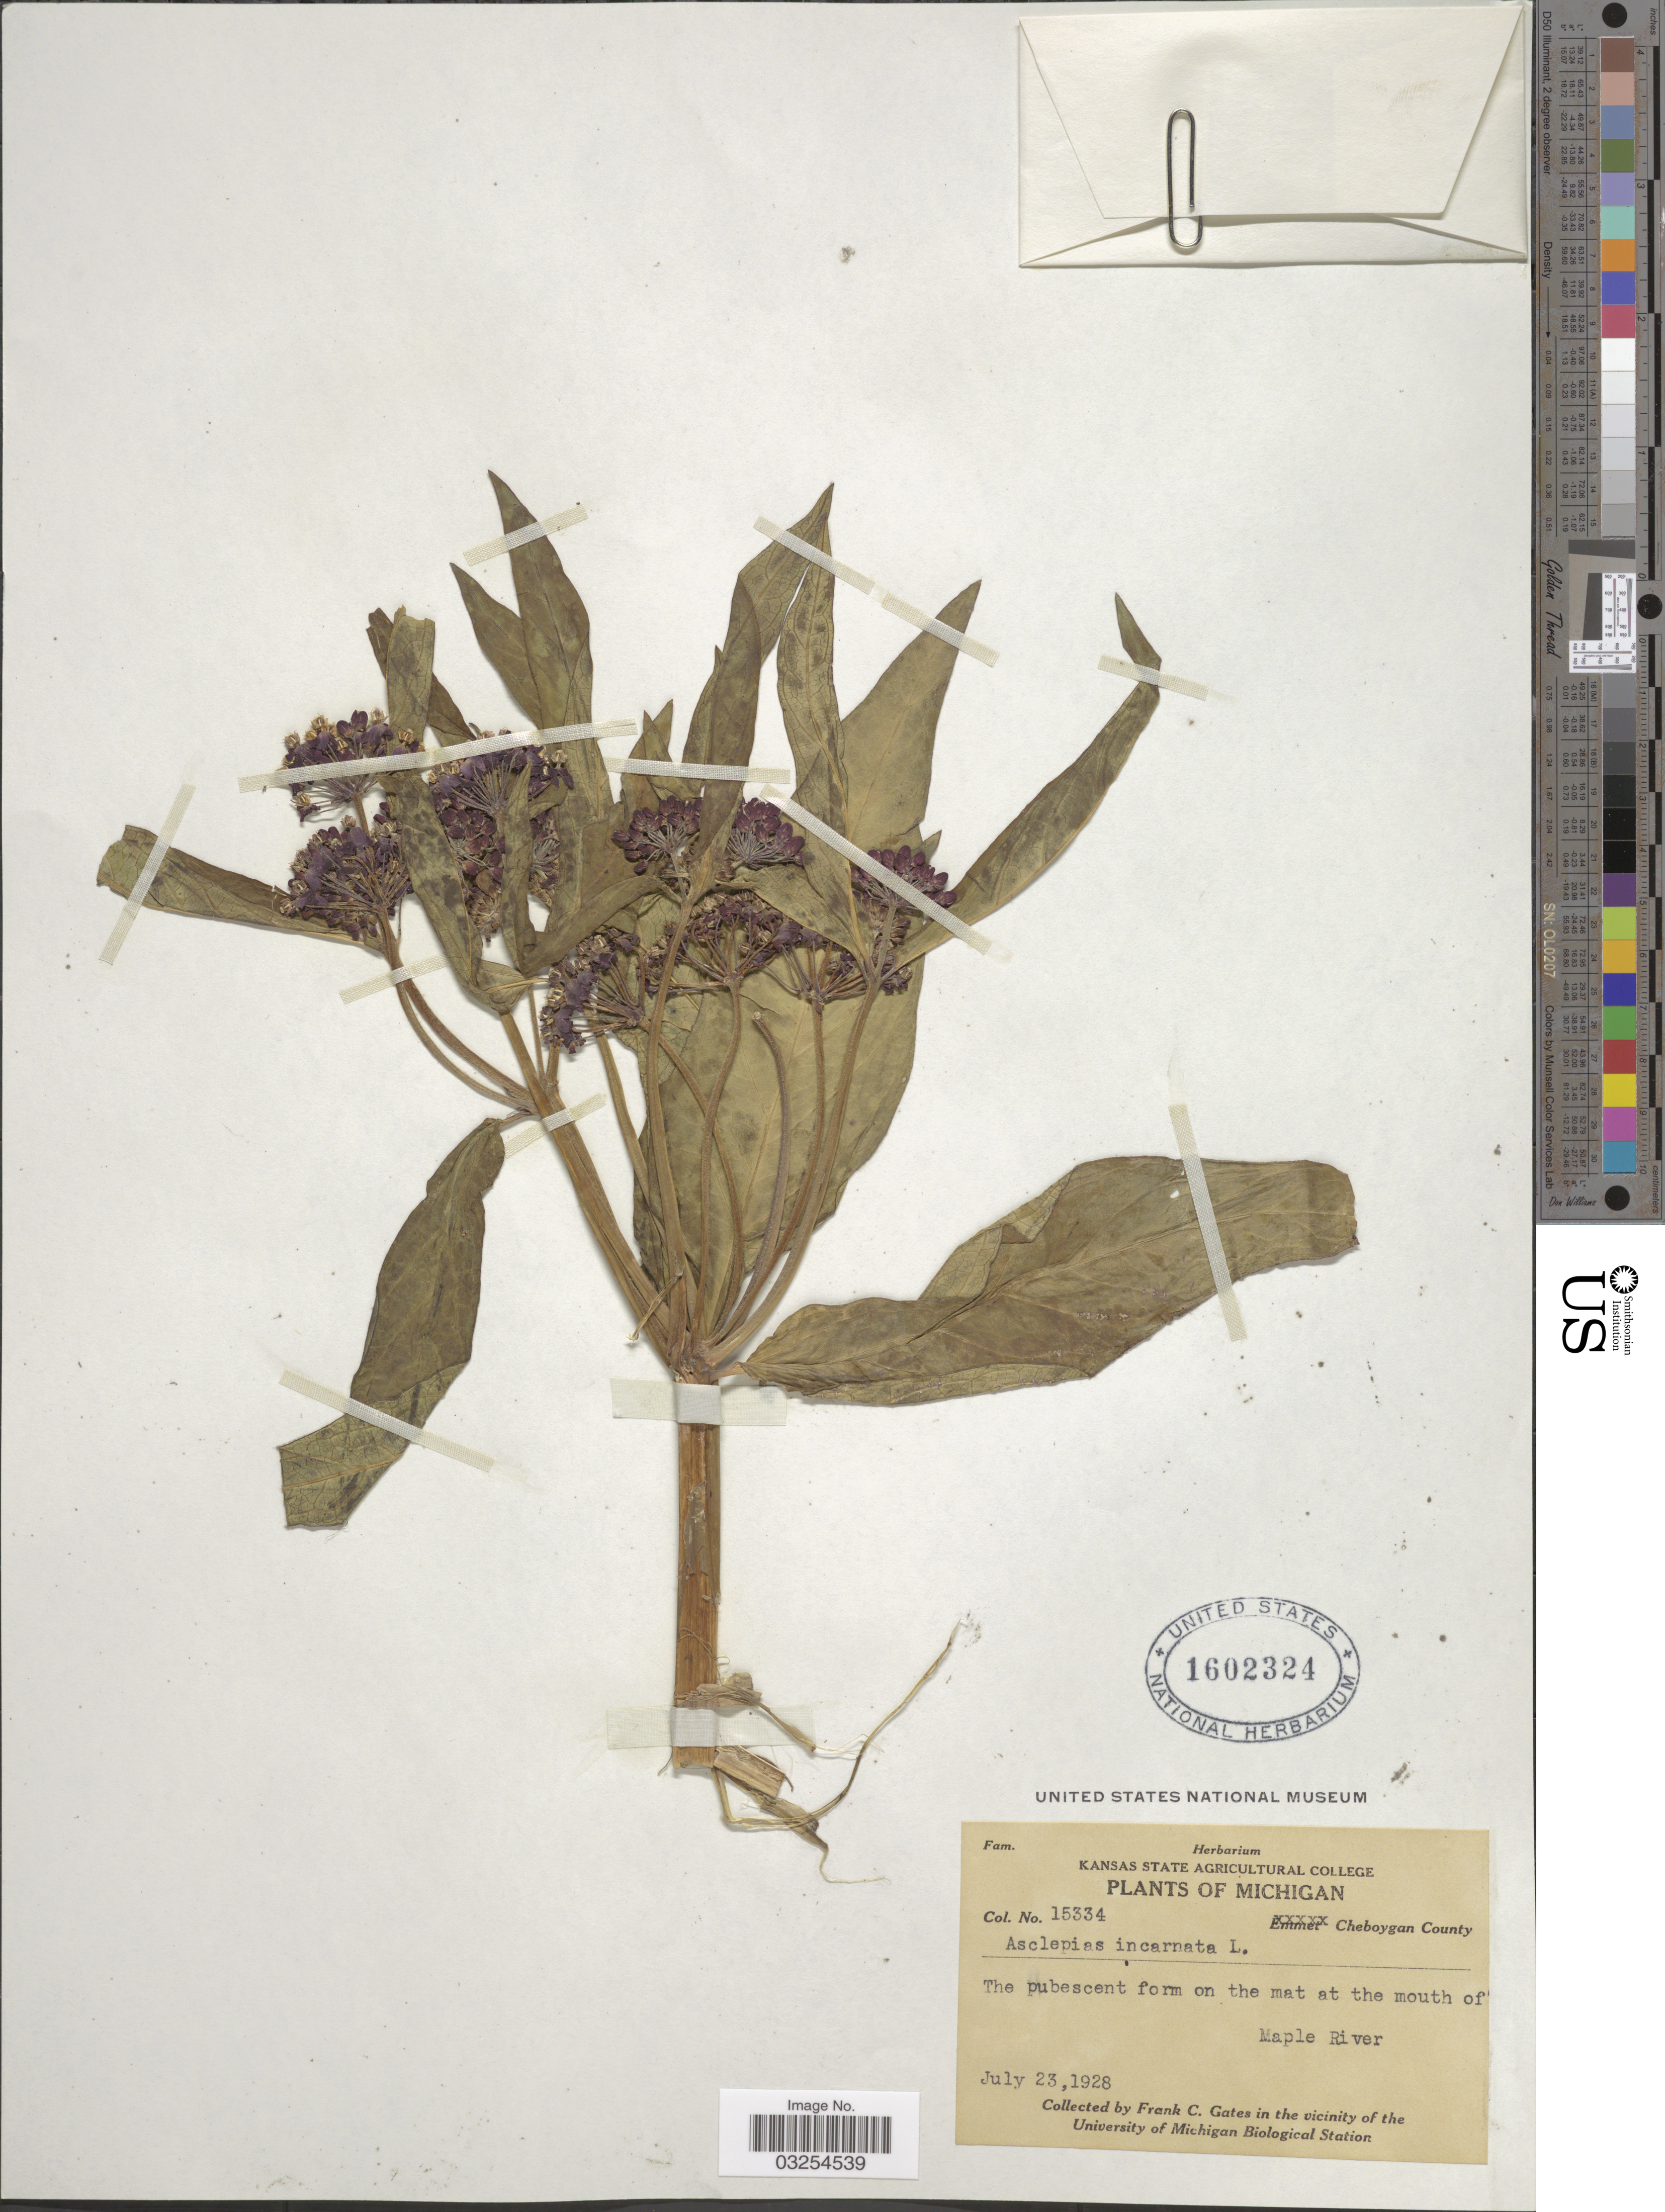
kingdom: Plantae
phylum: Tracheophyta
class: Magnoliopsida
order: Gentianales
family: Apocynaceae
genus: Asclepias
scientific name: Asclepias incarnata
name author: L.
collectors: F. C. Gates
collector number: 15334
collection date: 1928-07-23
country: United States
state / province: Michigan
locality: Cheboygan County. The pubescent from on the mat at the mouth of Maple River.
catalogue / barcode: US 1602324